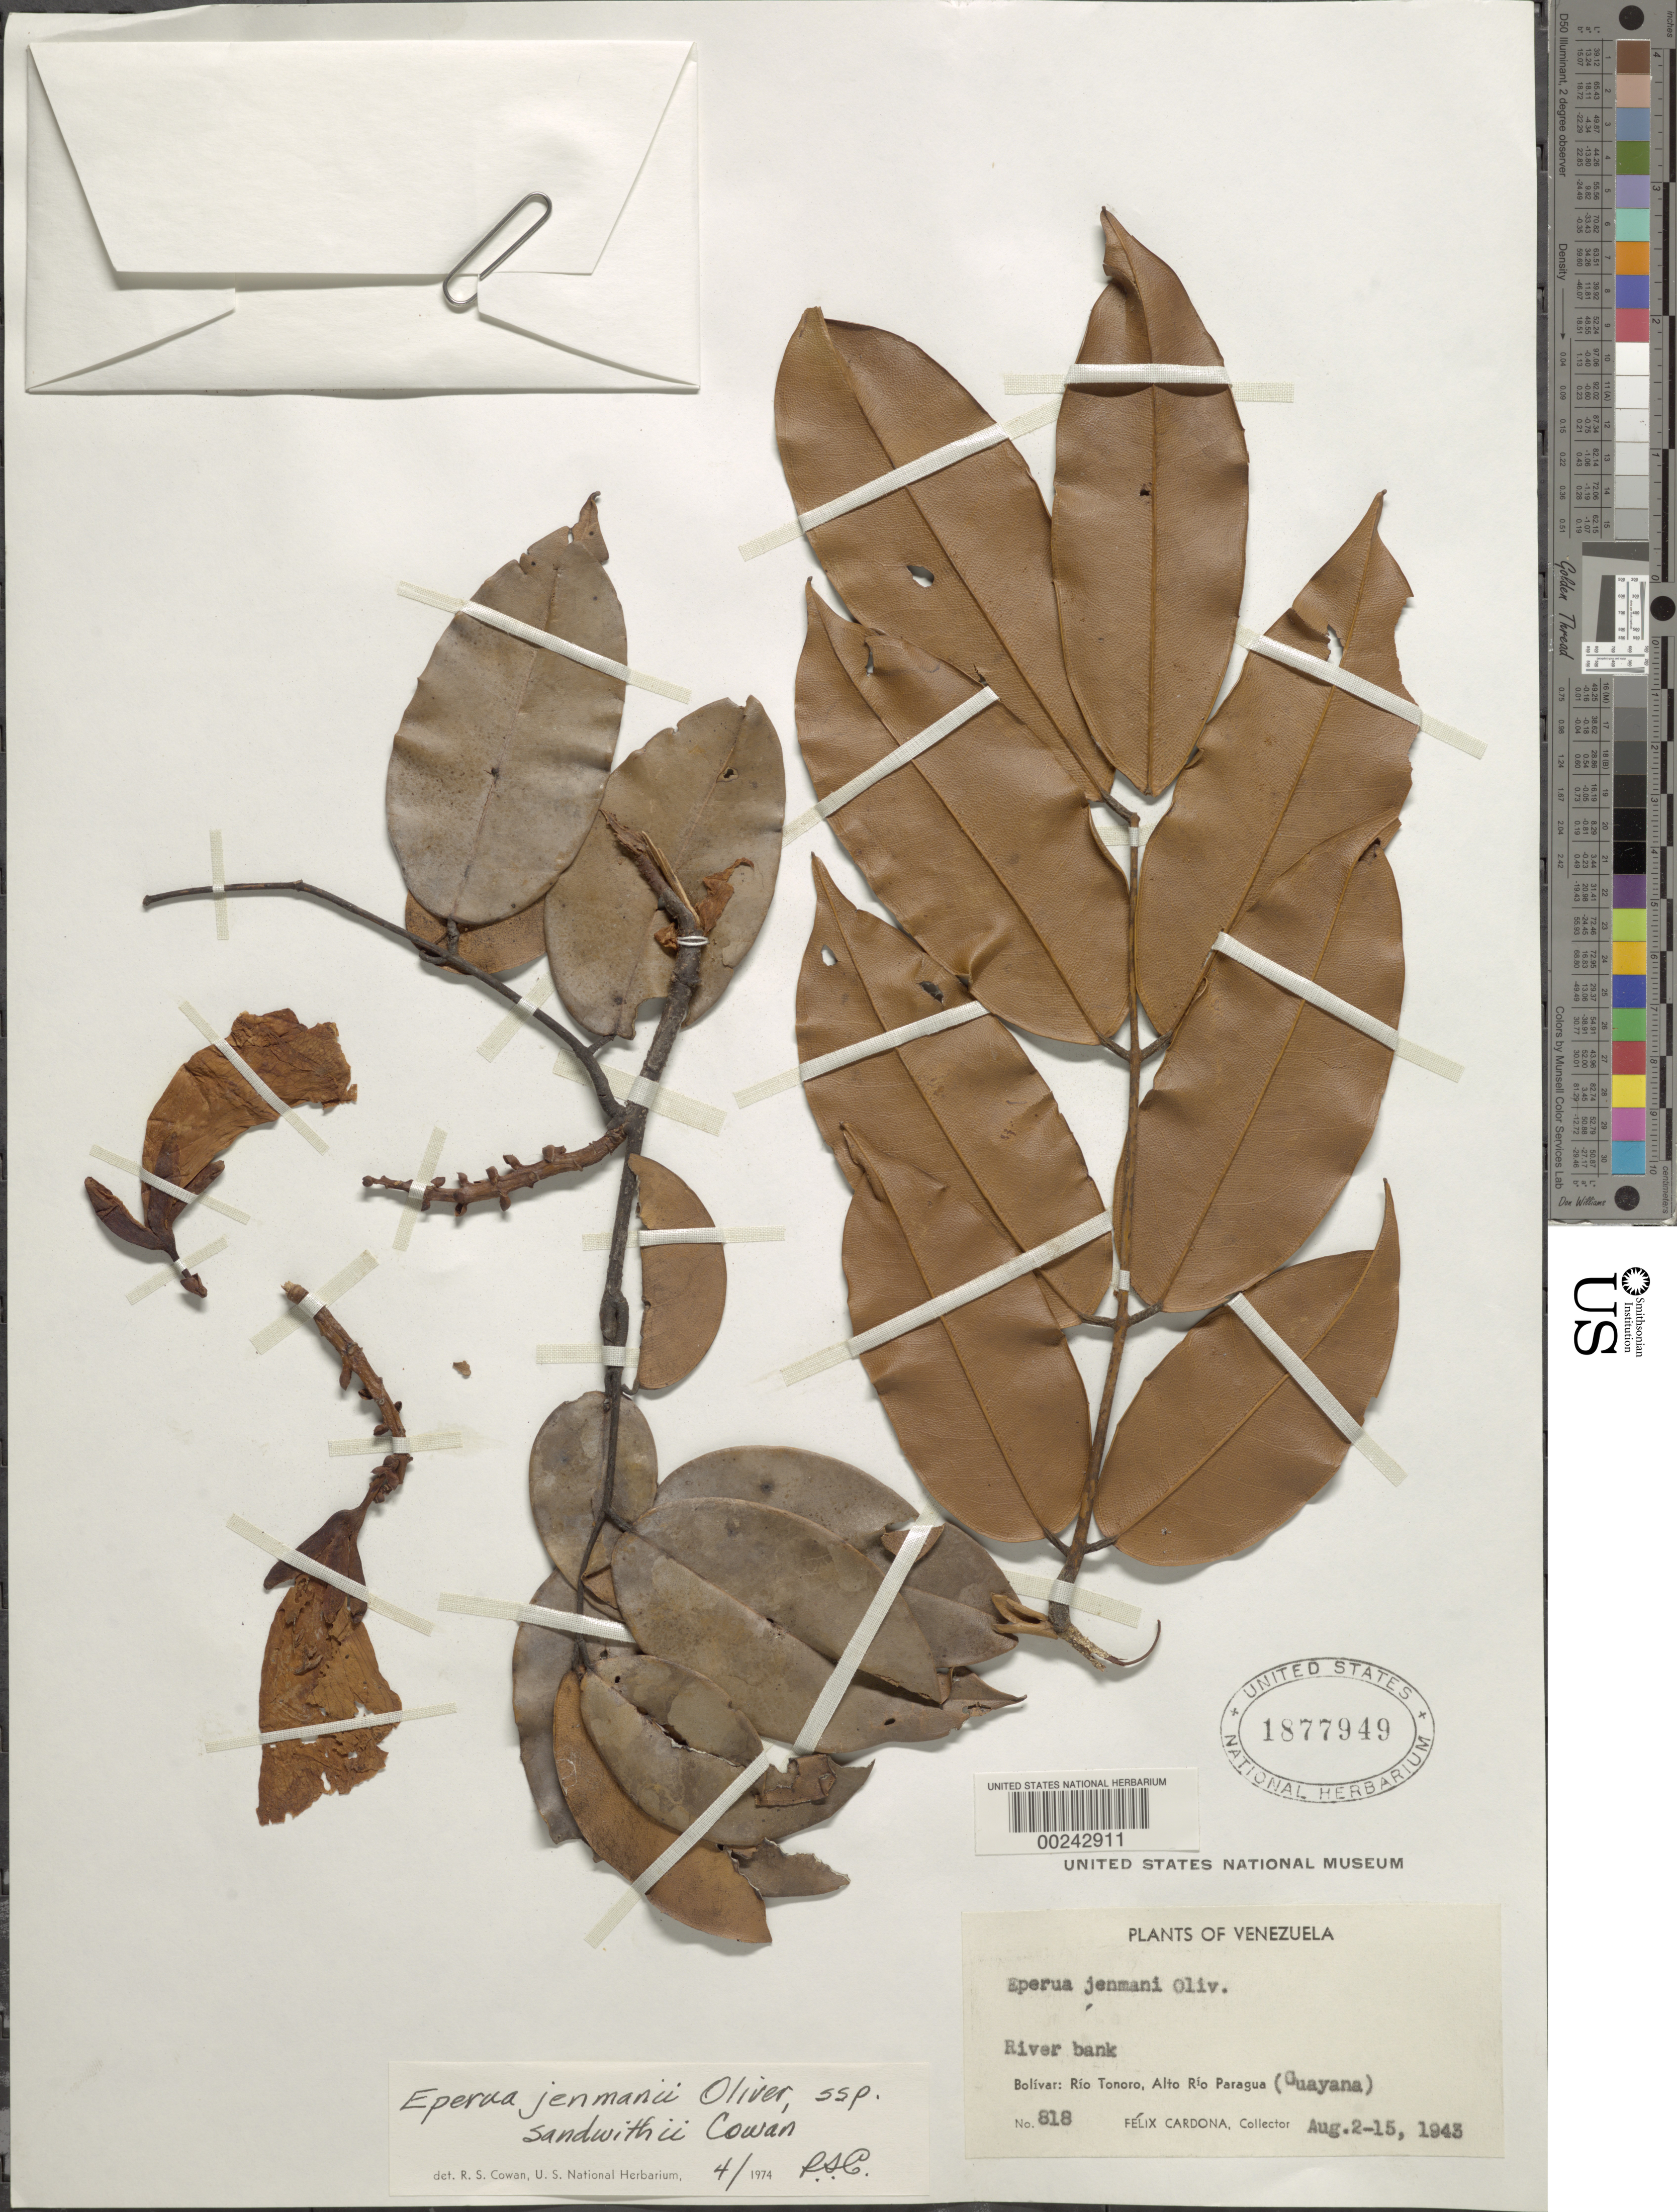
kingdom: Plantae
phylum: Tracheophyta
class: Magnoliopsida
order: Fabales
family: Fabaceae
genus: Eperua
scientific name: Eperua jenmanii subsp. sandwithii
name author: R.S. Cowan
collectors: F. Cardona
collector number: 818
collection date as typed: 02 Aug 1943 to 15 Aug 1943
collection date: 1943-08-02/1943-08-15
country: Venezuela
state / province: Bolivar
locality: Rio tonoro, alto rio paragua (guayana)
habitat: River bank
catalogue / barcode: US 1877949